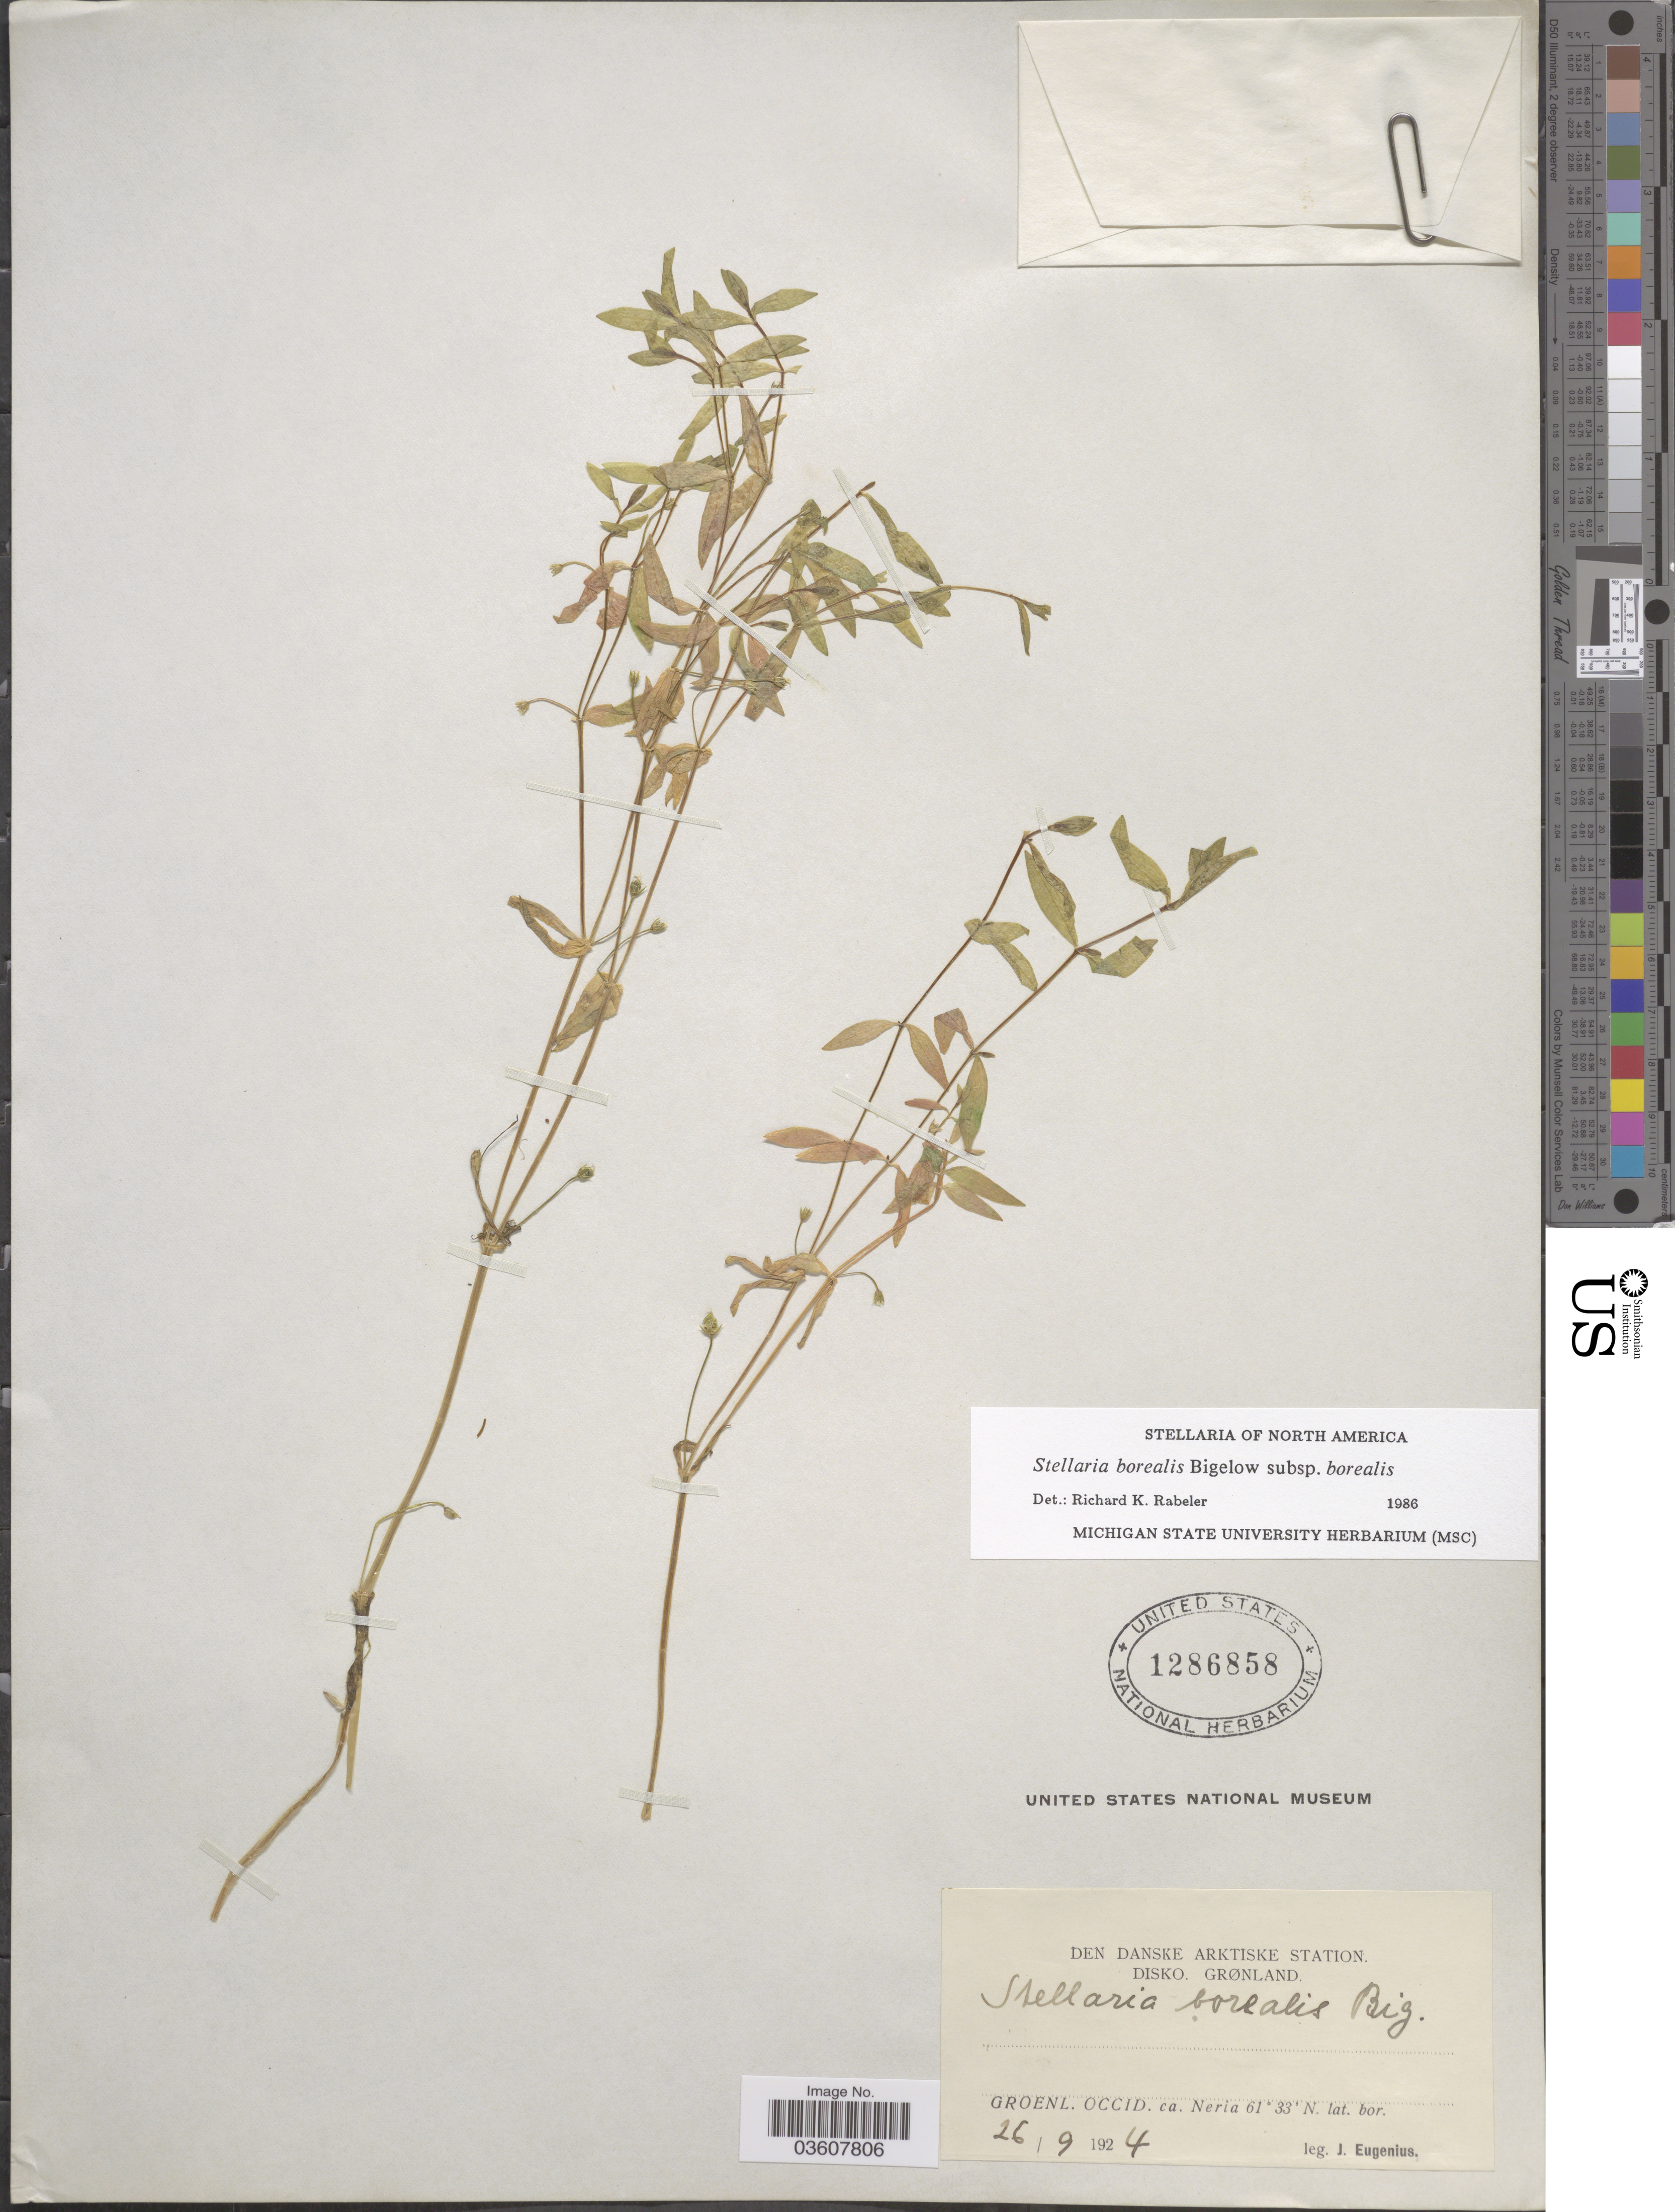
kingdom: Plantae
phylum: Tracheophyta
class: Magnoliopsida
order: Caryophyllales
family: Caryophyllaceae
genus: Stellaria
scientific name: Stellaria borealis subsp. borealis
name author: Bigelow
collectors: J. Eugenius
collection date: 1924-09-26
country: Greenland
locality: Dens Danske Arktiske Station. Disko. Grønland. Groenl. Occid. ca. Neria.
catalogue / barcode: US 1286858